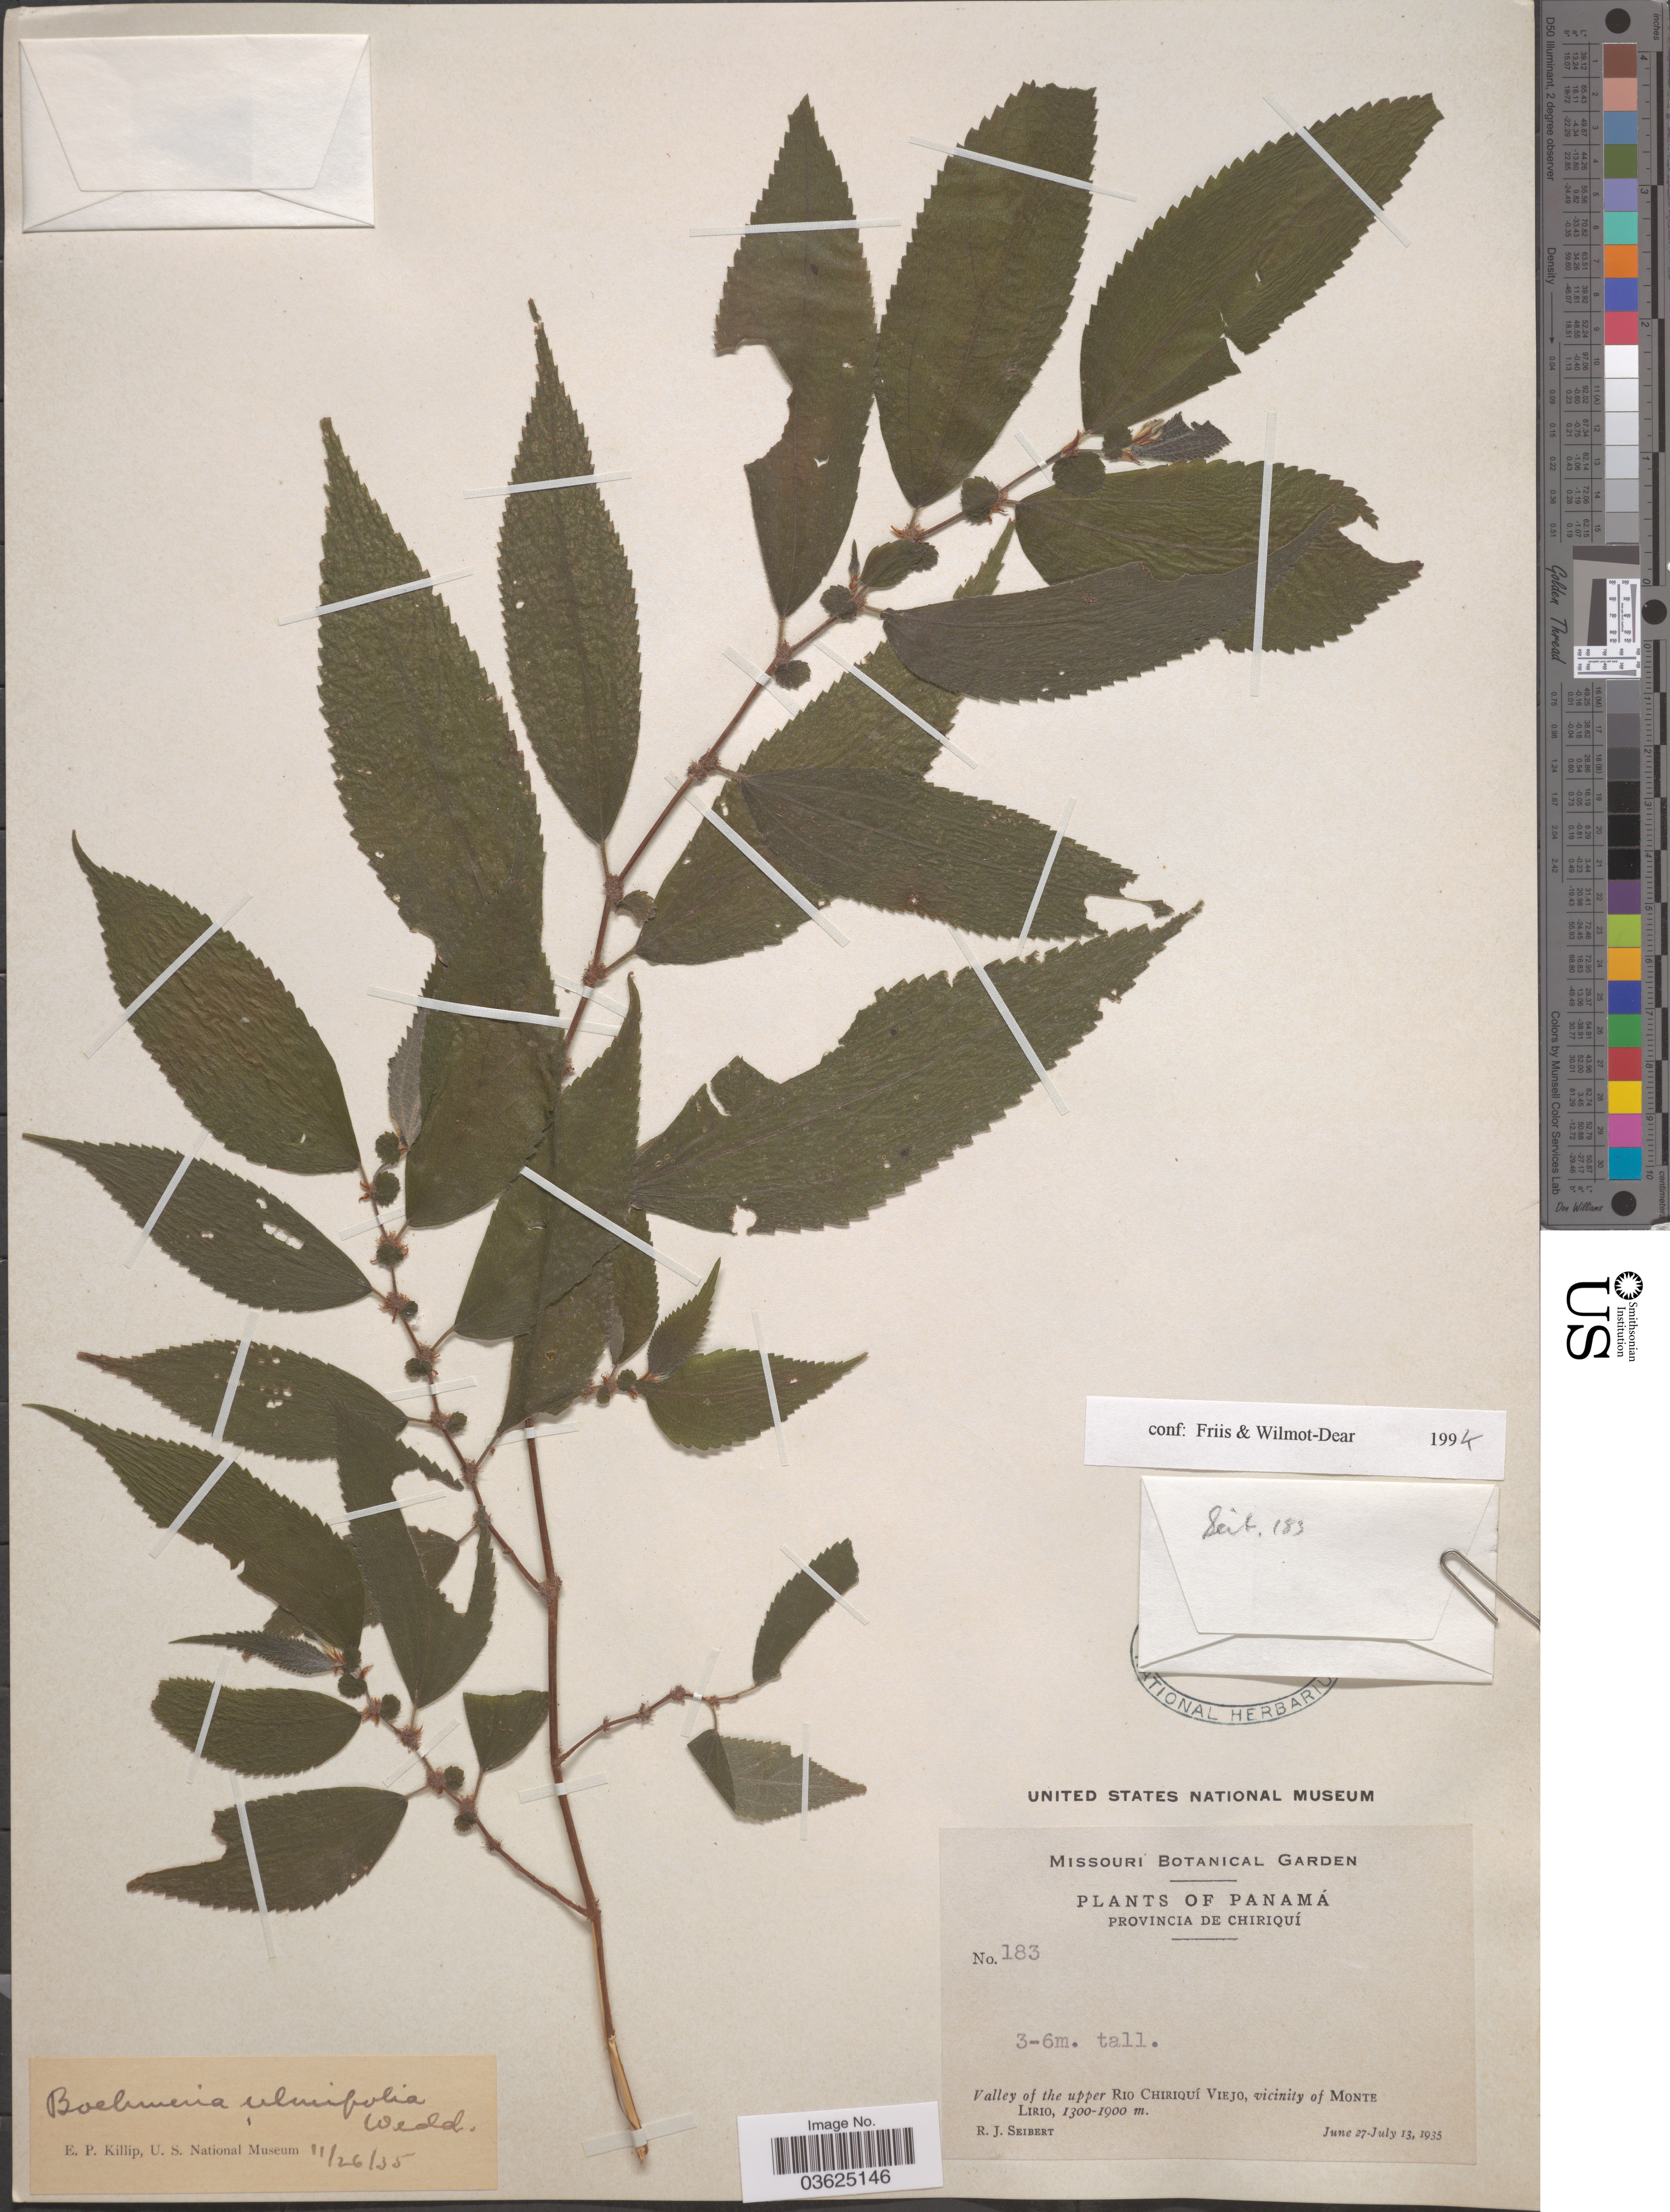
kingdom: Plantae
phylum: Tracheophyta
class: Magnoliopsida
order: Rosales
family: Urticaceae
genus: Boehmeria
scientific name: Boehmeria ulmifolia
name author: Wedd.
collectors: R. J. Seibert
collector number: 183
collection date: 1935-06-27/1935-07-13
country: Panama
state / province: Chiriqui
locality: Valley of the upper Rio Chiriquí Viejo, vicinity of Monte Lirio.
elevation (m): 1300